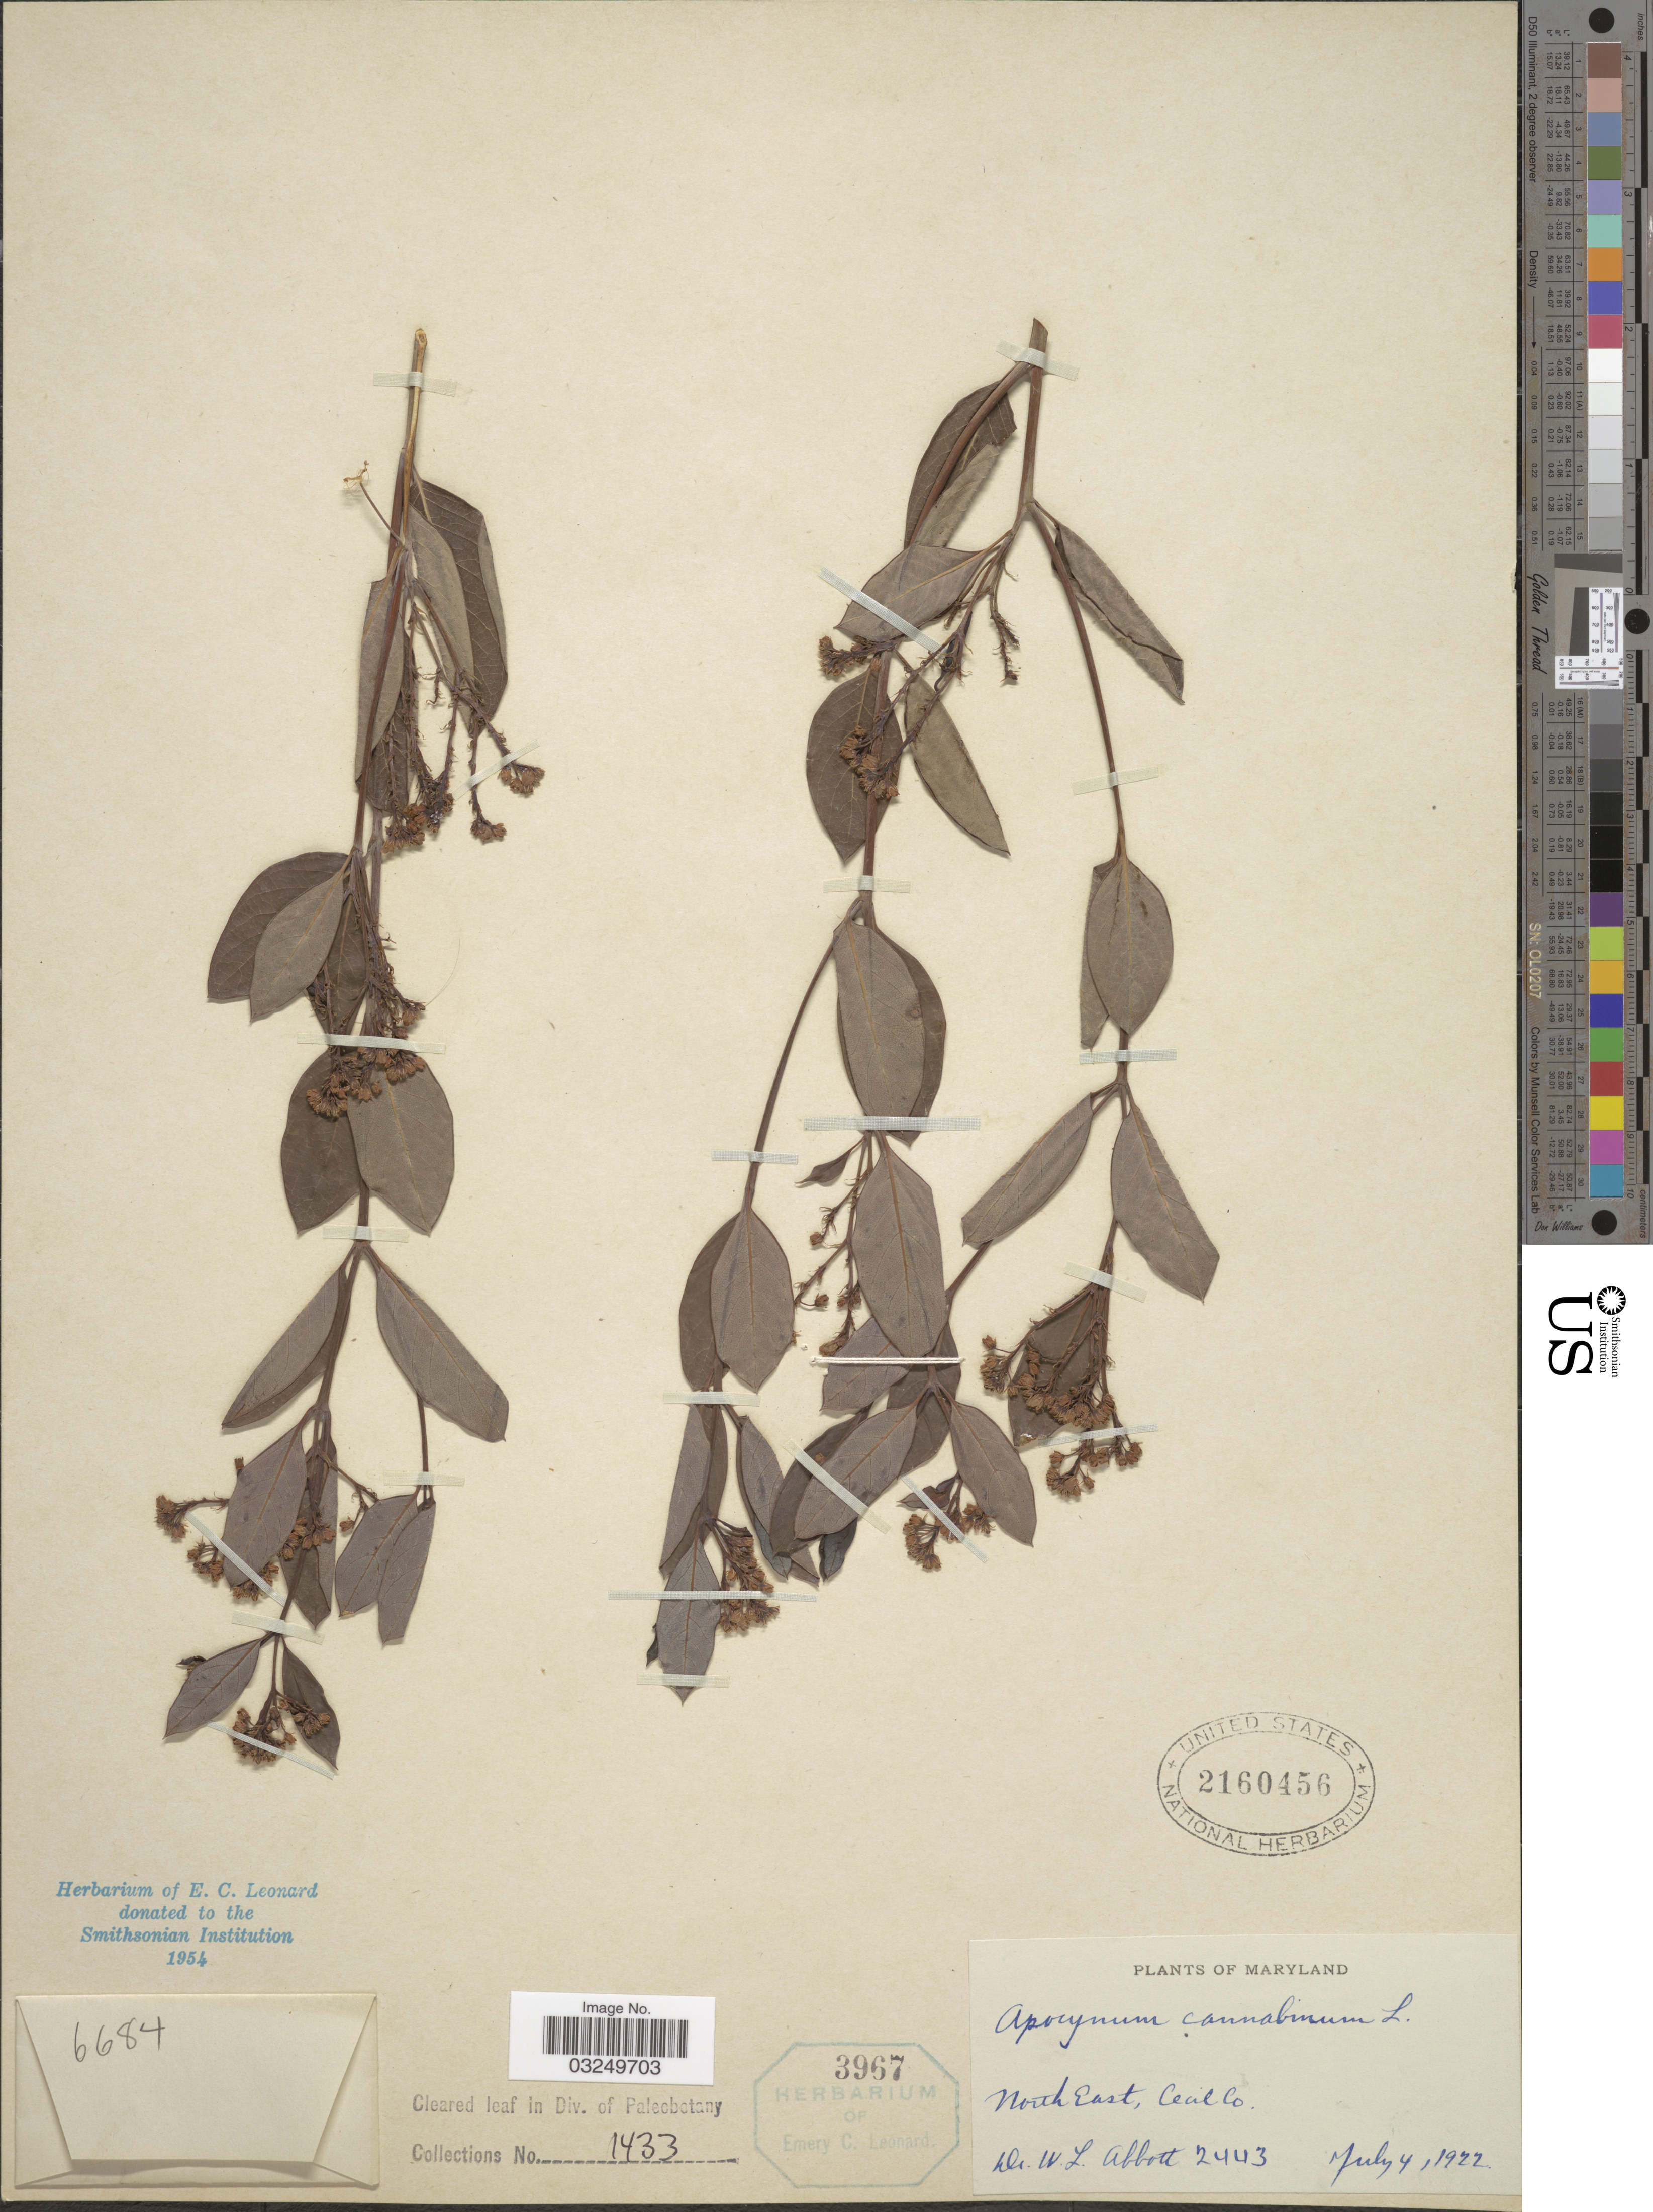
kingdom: Plantae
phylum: Tracheophyta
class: Magnoliopsida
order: Gentianales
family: Apocynaceae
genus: Apocynum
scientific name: Apocynum cannabinum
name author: L.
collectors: W. L. Abbott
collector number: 6684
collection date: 1922-07-04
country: United States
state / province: Maryland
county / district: Cecil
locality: North East, Cecil Co.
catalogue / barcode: US 2160456